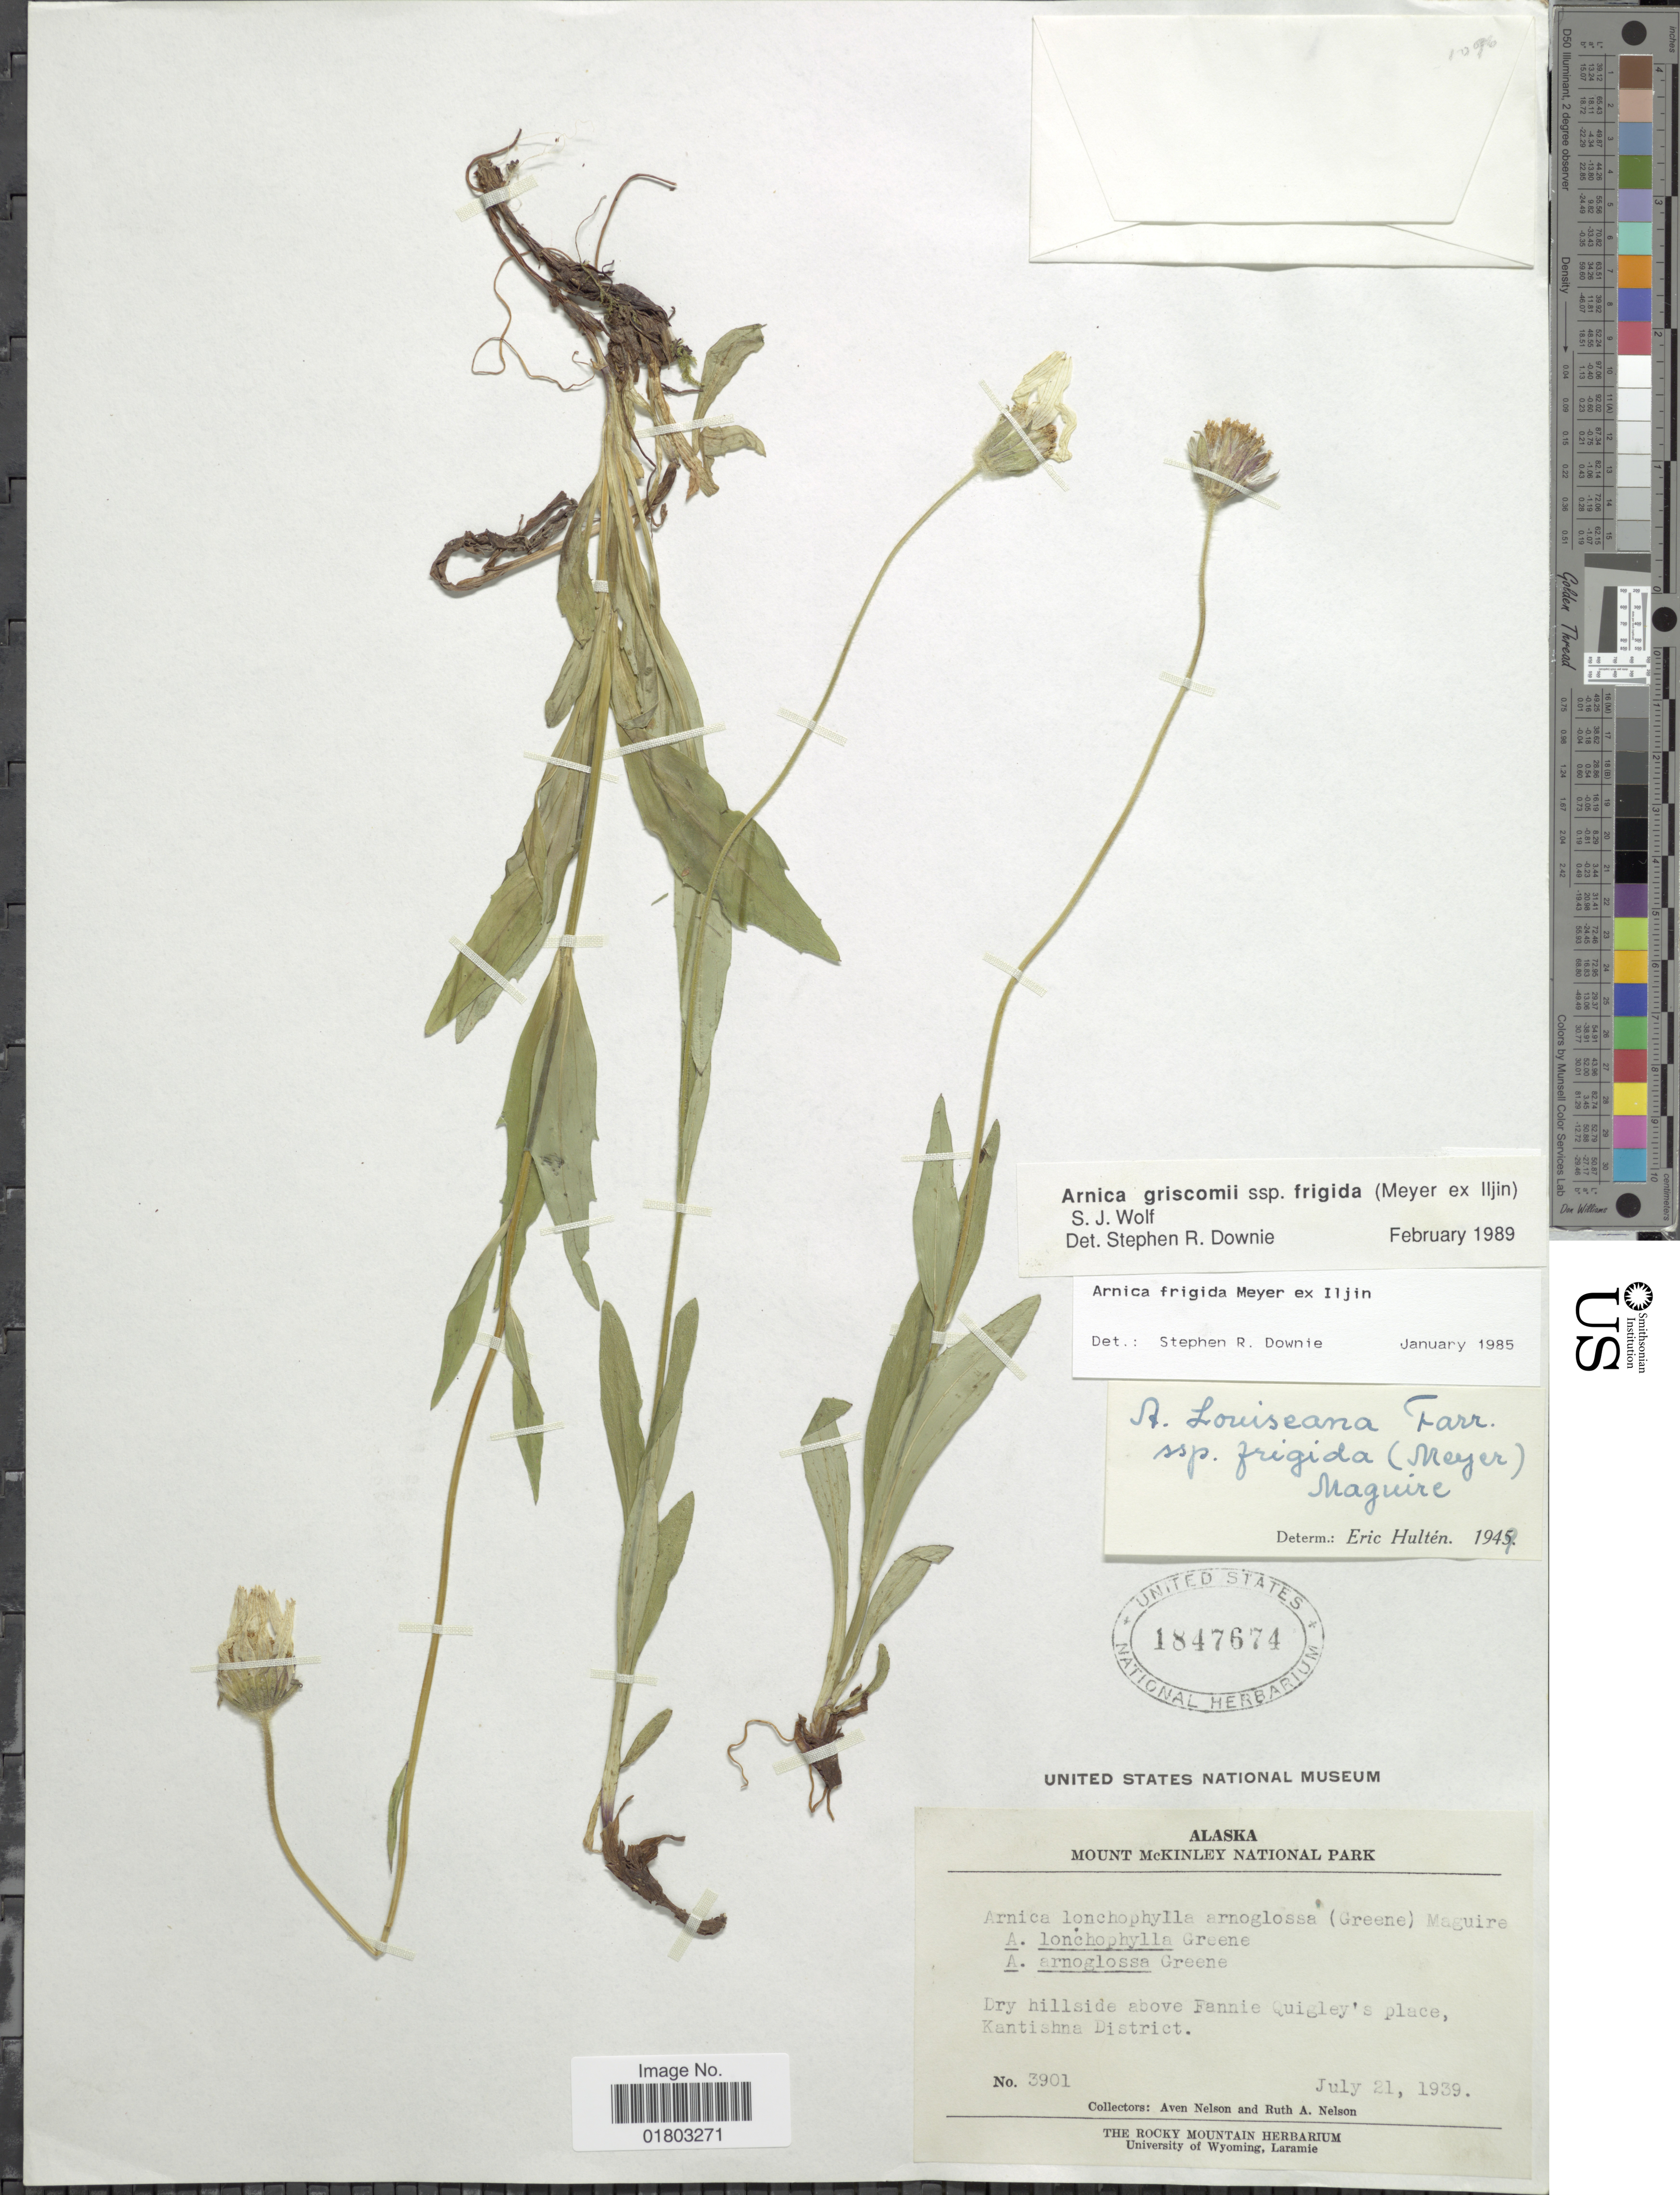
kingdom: Plantae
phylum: Tracheophyta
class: Magnoliopsida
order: Asterales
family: Asteraceae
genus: Arnica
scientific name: Arnica griscomii subsp. frigida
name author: (C.A. Mey. ex Iljin) S.J. Wolf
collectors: A. Nelson & R. A. Nelson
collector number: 3901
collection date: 1939-07-21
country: United States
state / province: Alaska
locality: Mount McKinley National Park, Dry hillside above Fannie Quigley's place, Kantishna District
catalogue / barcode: US 1847674